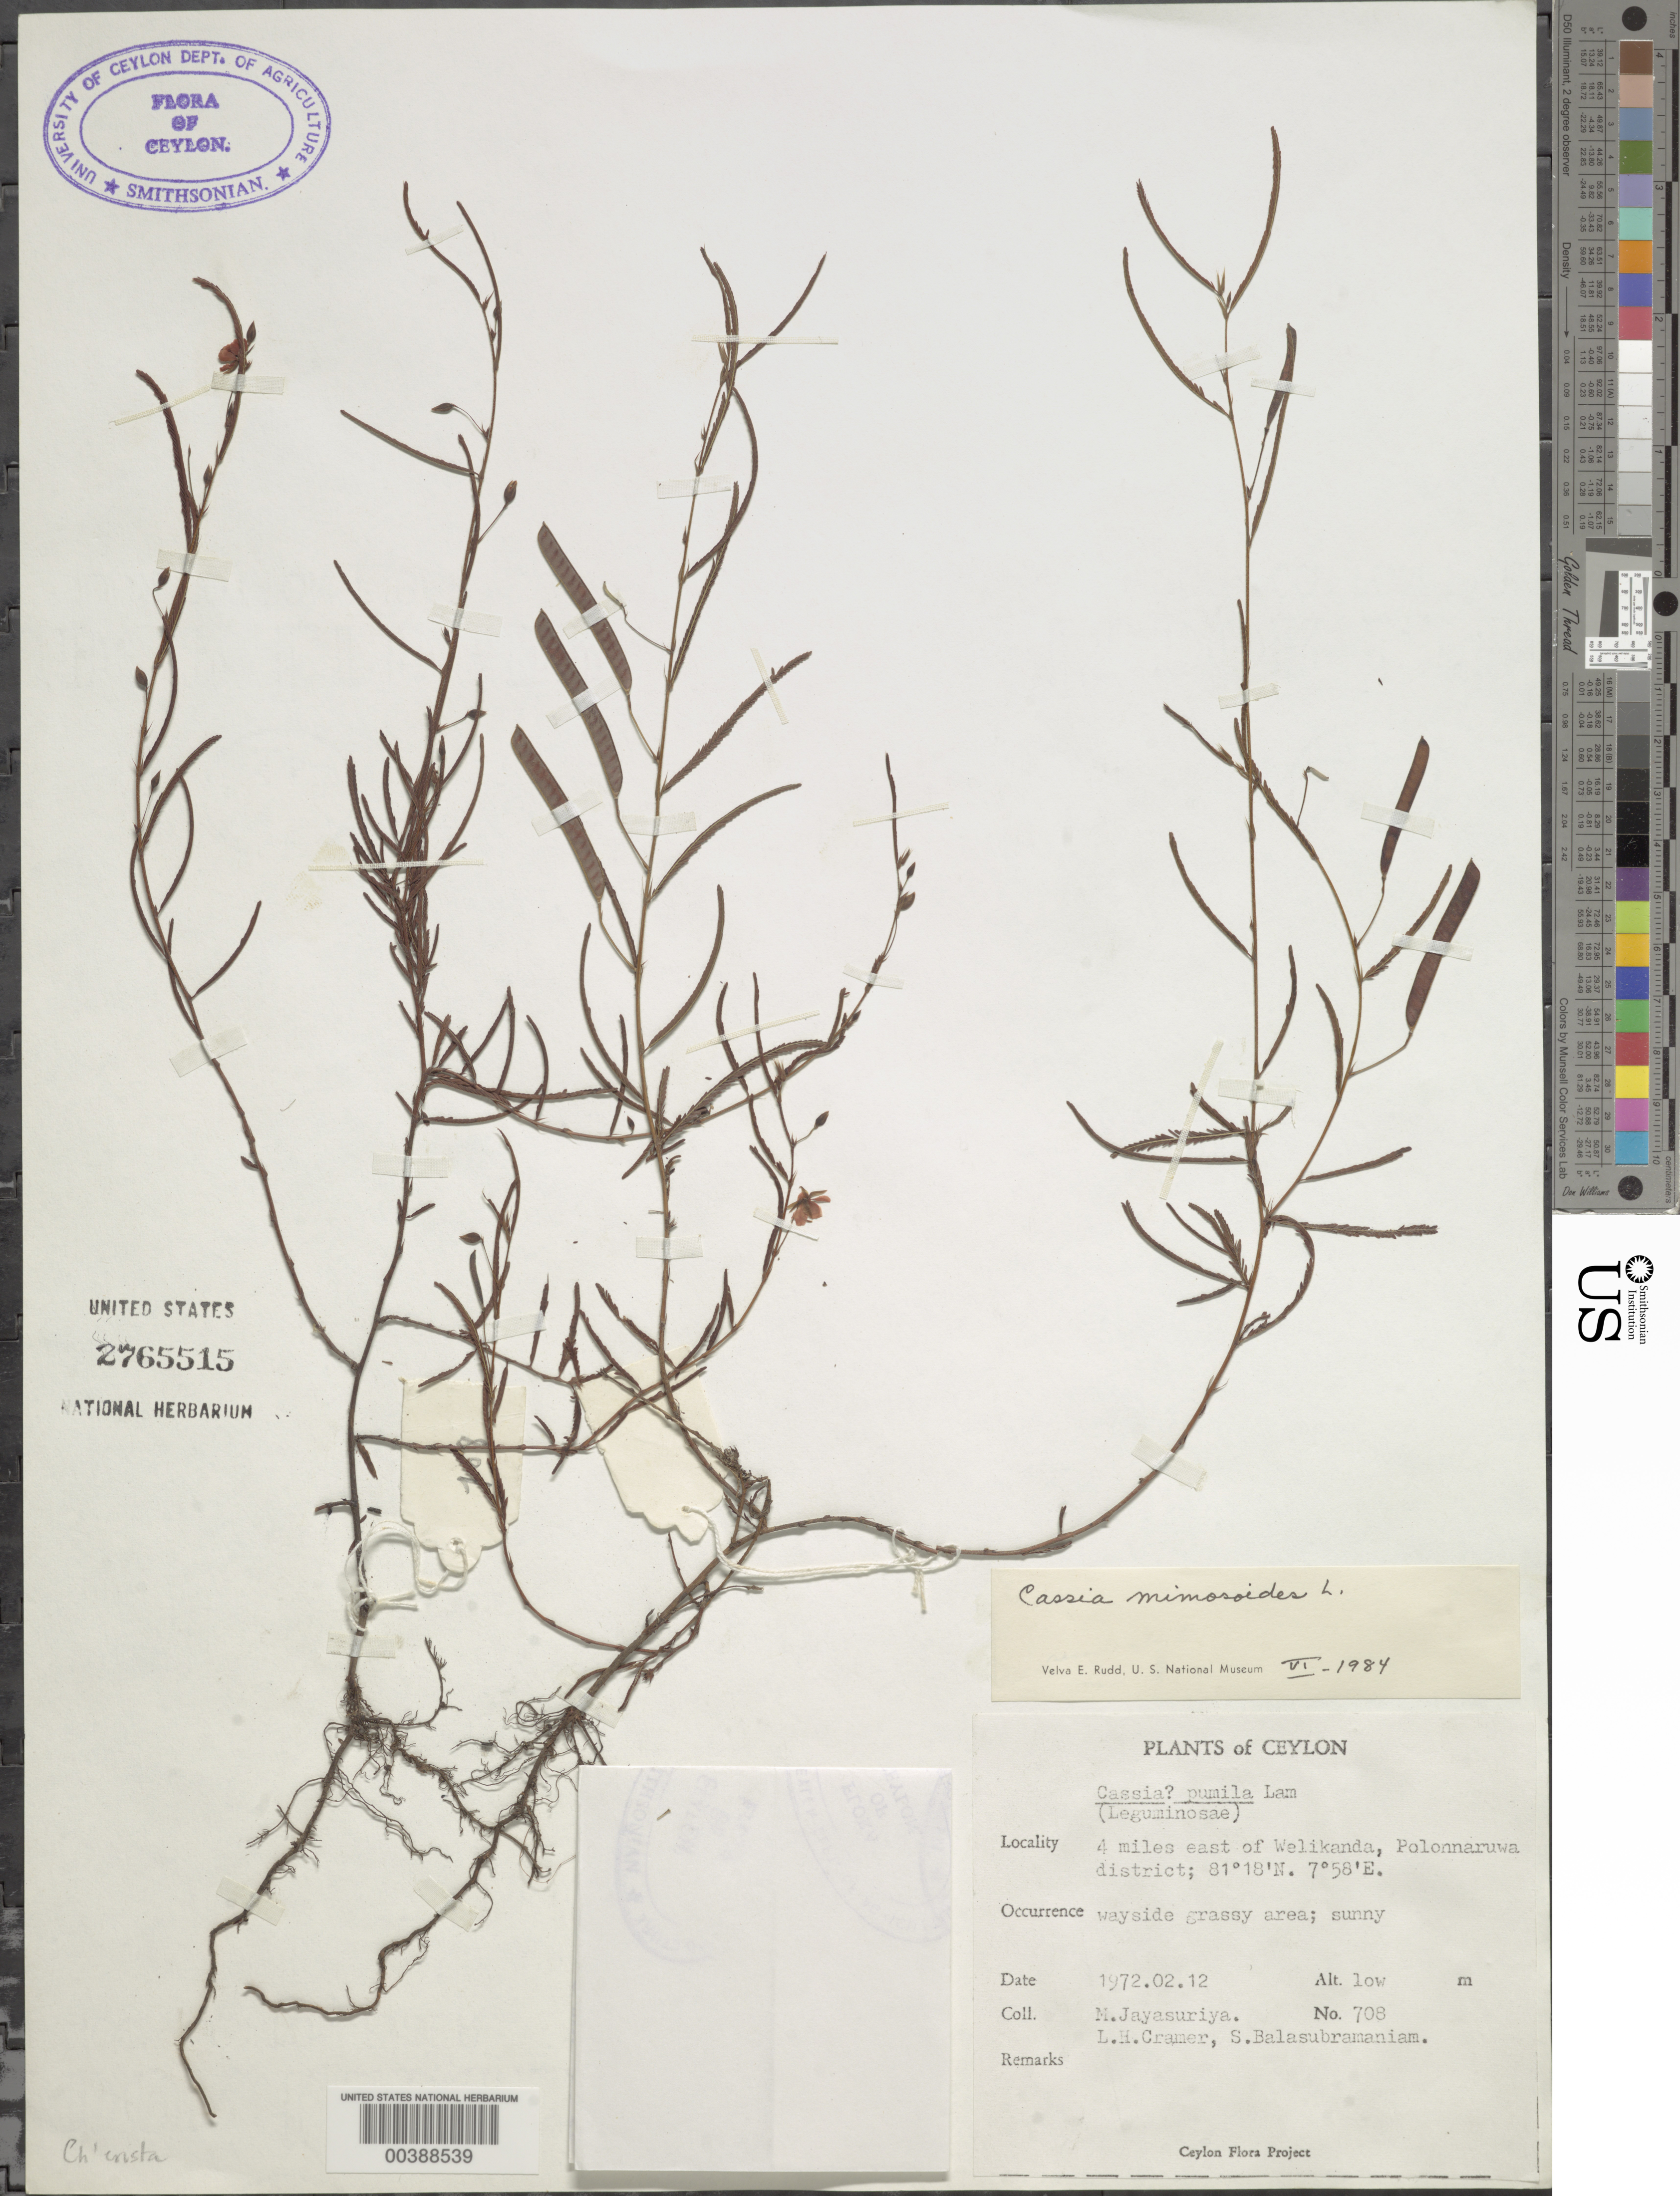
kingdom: Plantae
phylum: Tracheophyta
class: Magnoliopsida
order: Fabales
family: Fabaceae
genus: Chamaecrista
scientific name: Chamaecrista mimosoides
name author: (L.) Greene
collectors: N. Jayasuriya, L. H. Cramer & S. Balasubramaniam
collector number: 708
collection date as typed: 12 Feb 1972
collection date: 1972-02-12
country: Sri Lanka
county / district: Polonnaruwa Dist.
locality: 4 mi e of welikanda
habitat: Wayside grassy area; sunny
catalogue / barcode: US 2765515